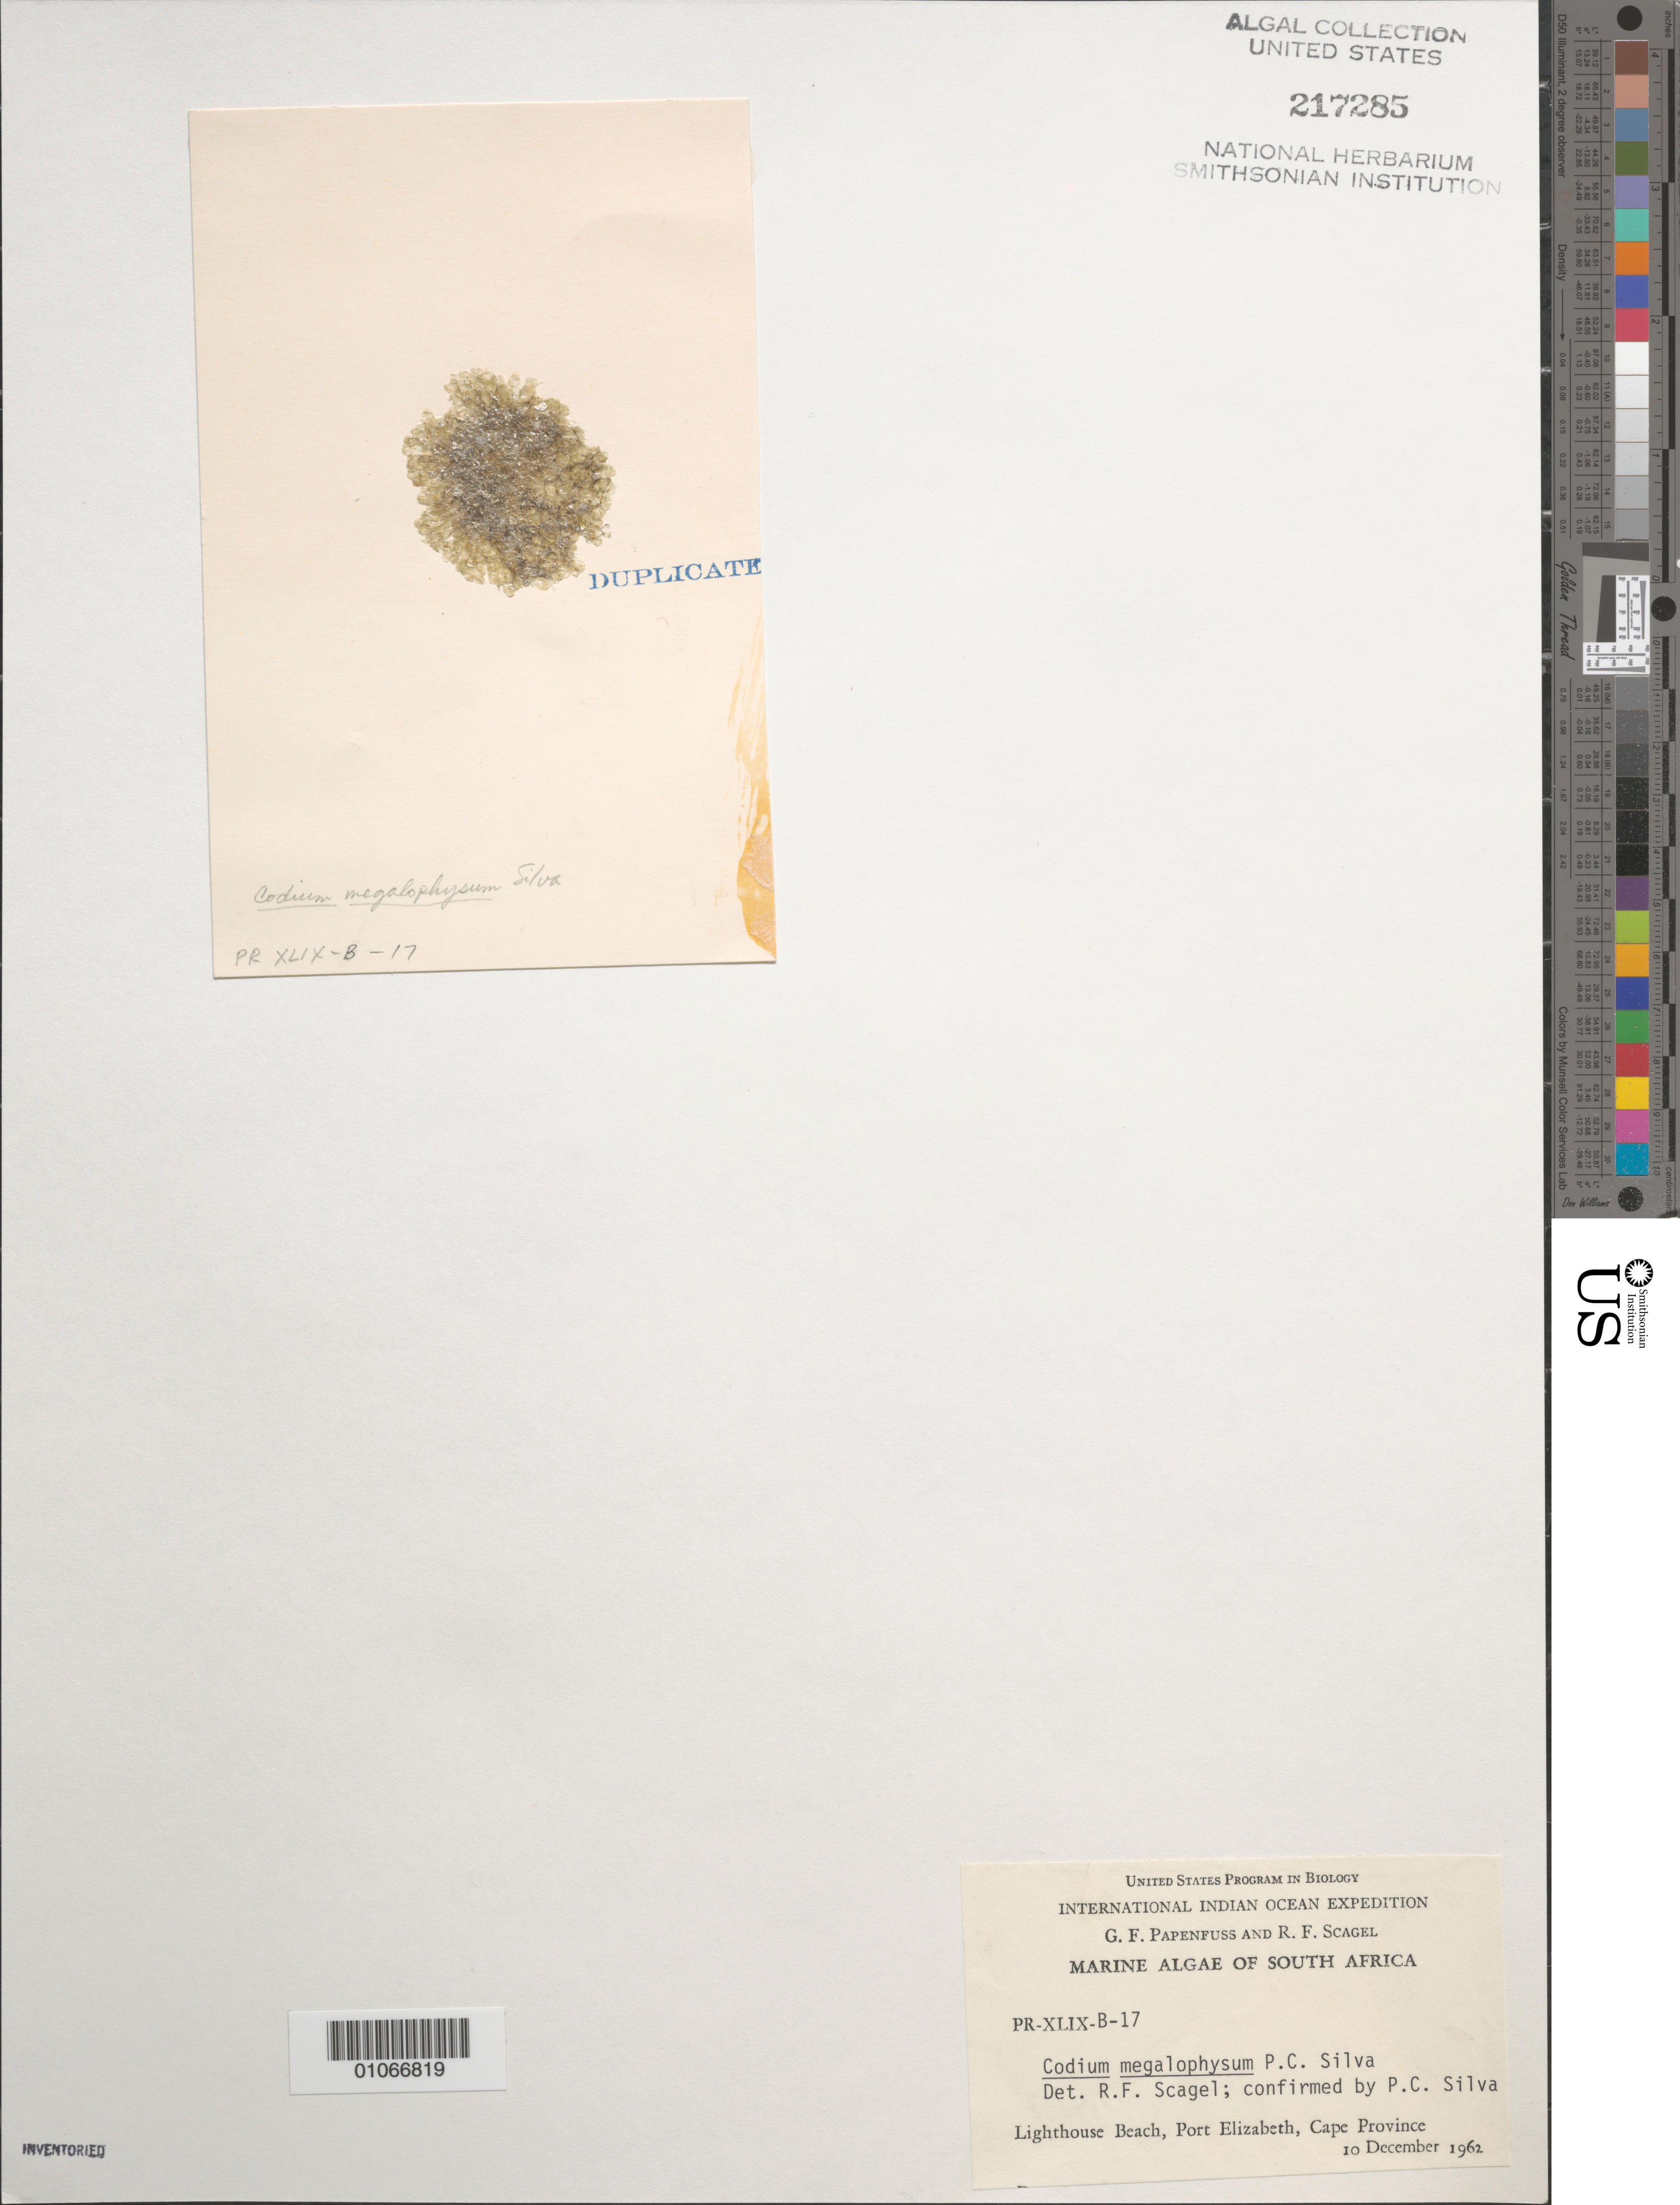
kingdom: Plantae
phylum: Chlorophyta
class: Ulvophyceae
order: Bryopsidales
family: Codiaceae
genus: Codium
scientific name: Codium megalophysum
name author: P.C. Silva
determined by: Scagel, R. F.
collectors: G. Papenfuss & R. F. Scagel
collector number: PR-XLIX-B-17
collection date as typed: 10 Dec 1962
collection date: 1962-12-10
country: South Africa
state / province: Eastern Cape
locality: Lighthouse Beach, Port Elizabeth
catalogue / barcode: US 217285